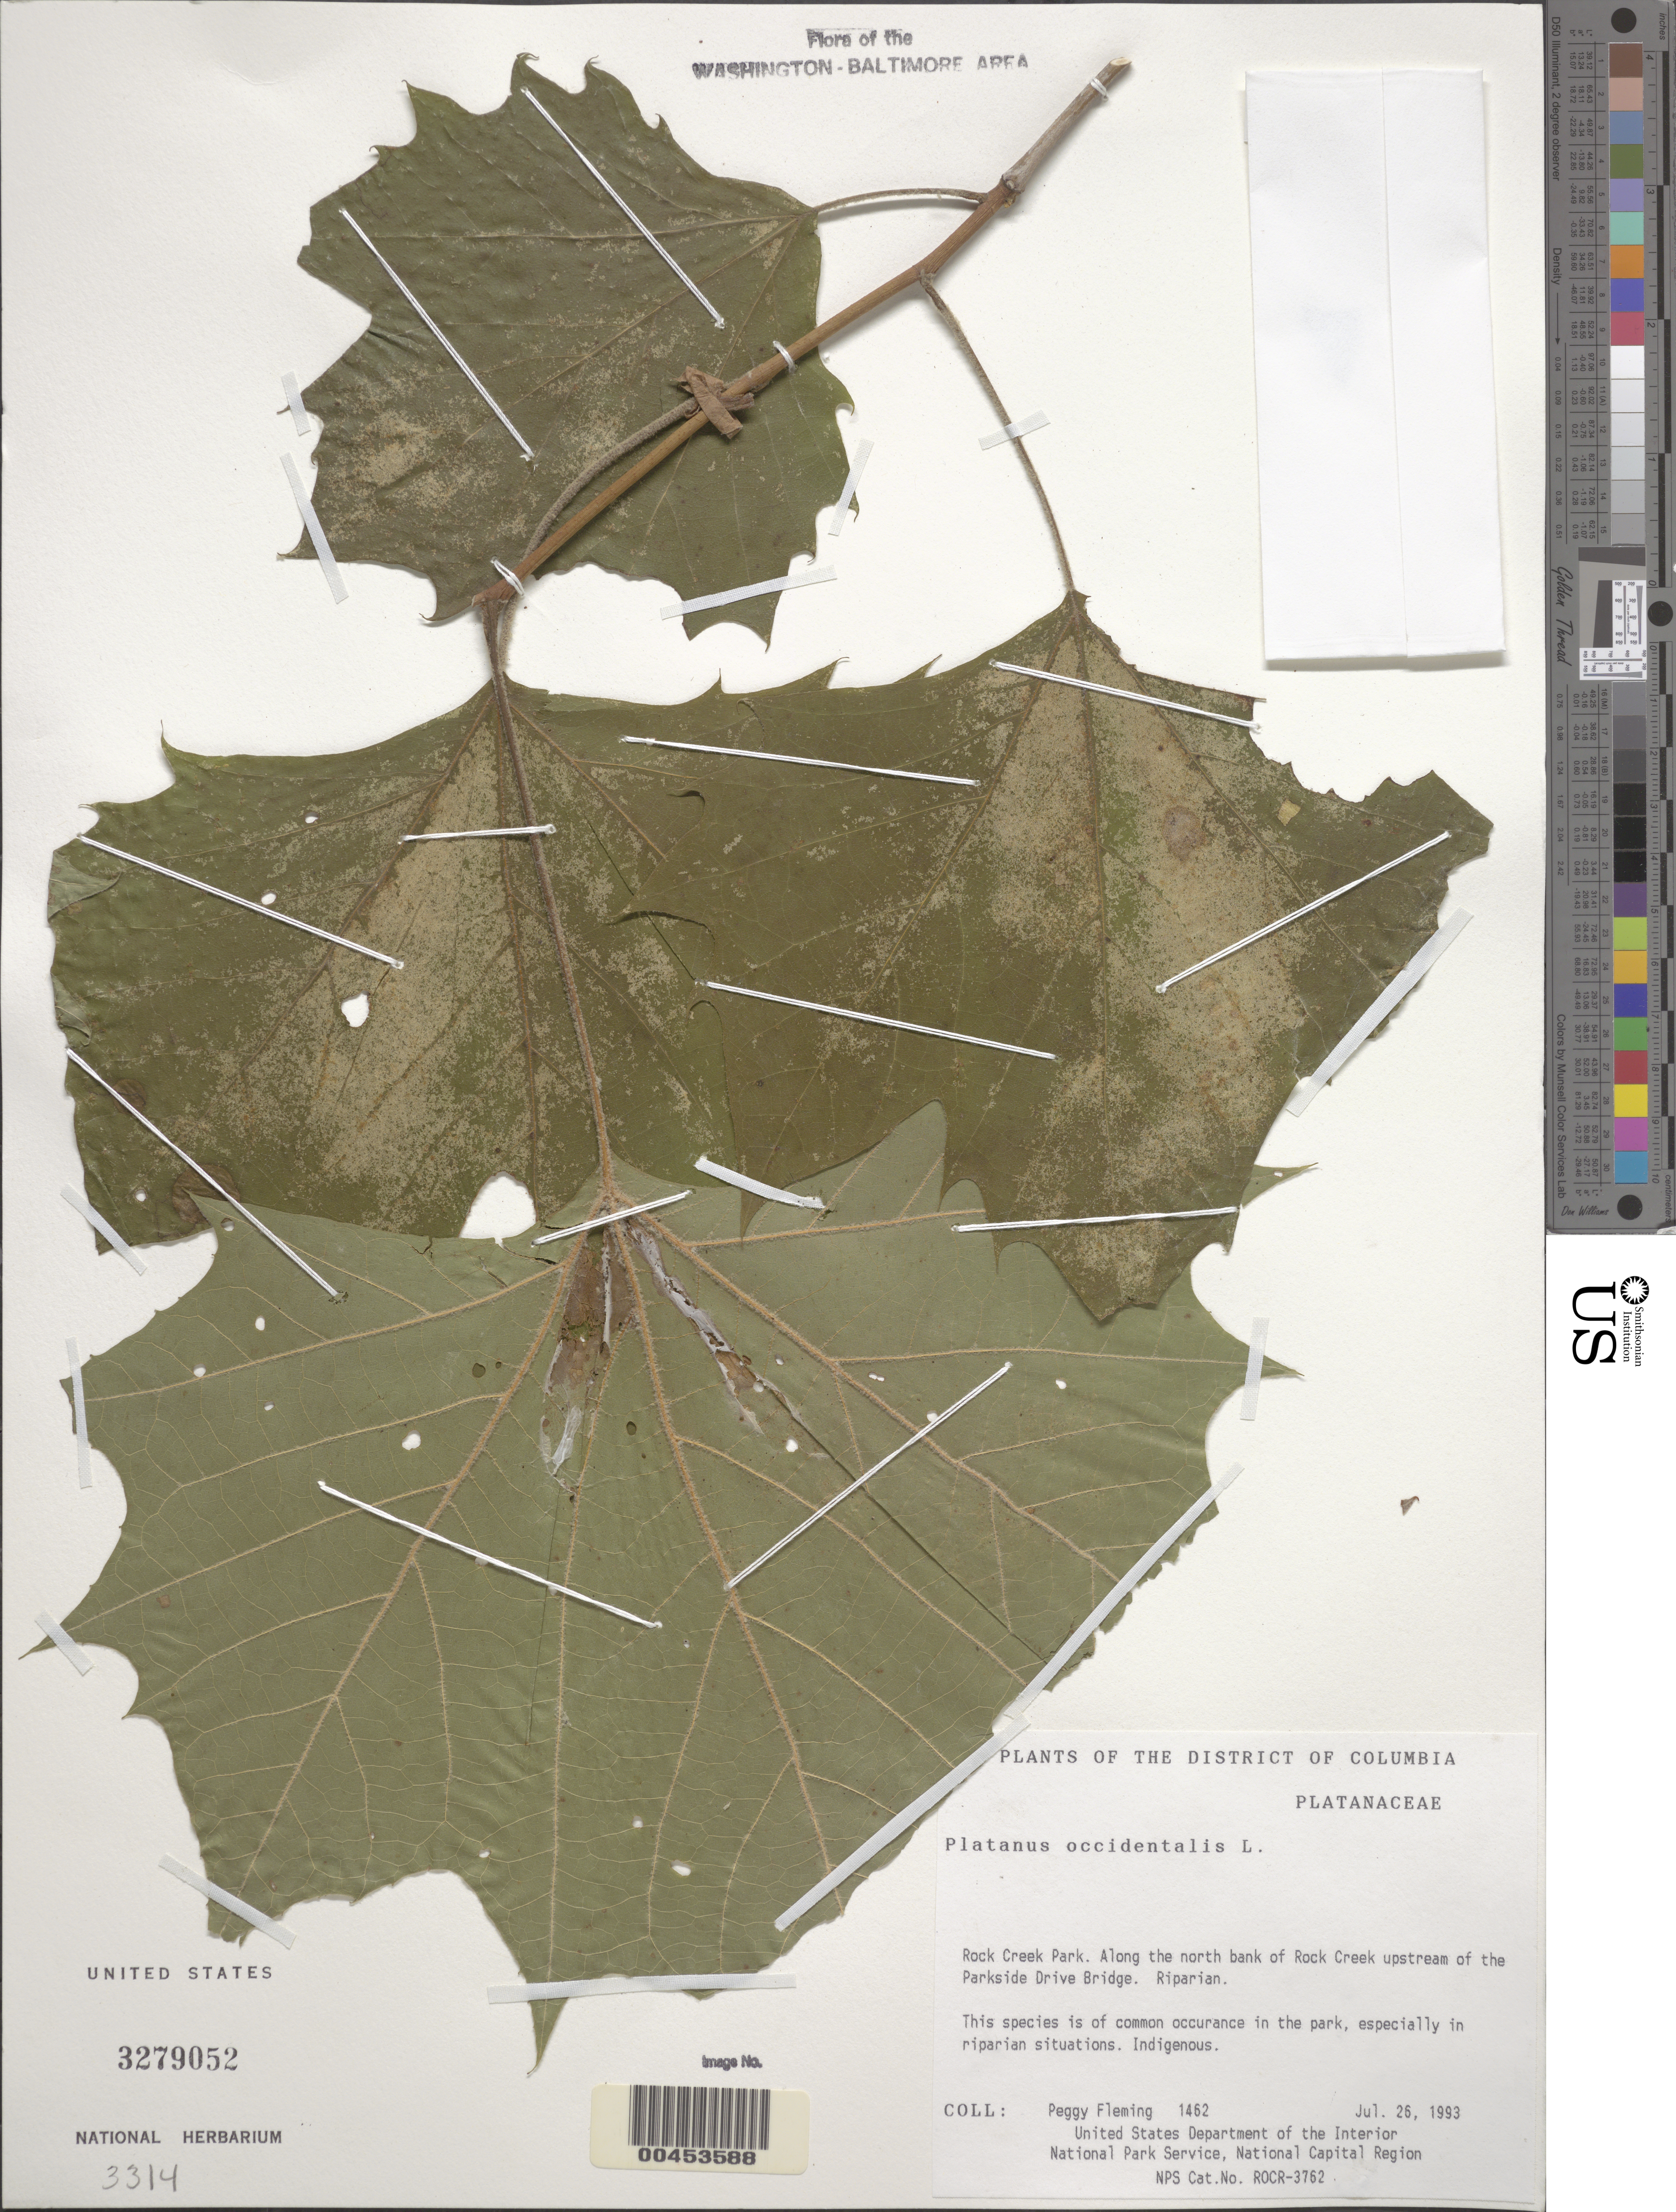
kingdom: Plantae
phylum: Tracheophyta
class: Magnoliopsida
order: Proteales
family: Platanaceae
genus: Platanus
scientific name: Platanus occidentalis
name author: L.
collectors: P. Fleming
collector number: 1462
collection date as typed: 26 Jul 1993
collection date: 1993-07-26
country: United States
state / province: District of Columbia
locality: Rock Creek Park, N bank of Rock Creek, upstream of Parkside Drive Bridge Rock Creek Park and Vicinity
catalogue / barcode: US 3279052